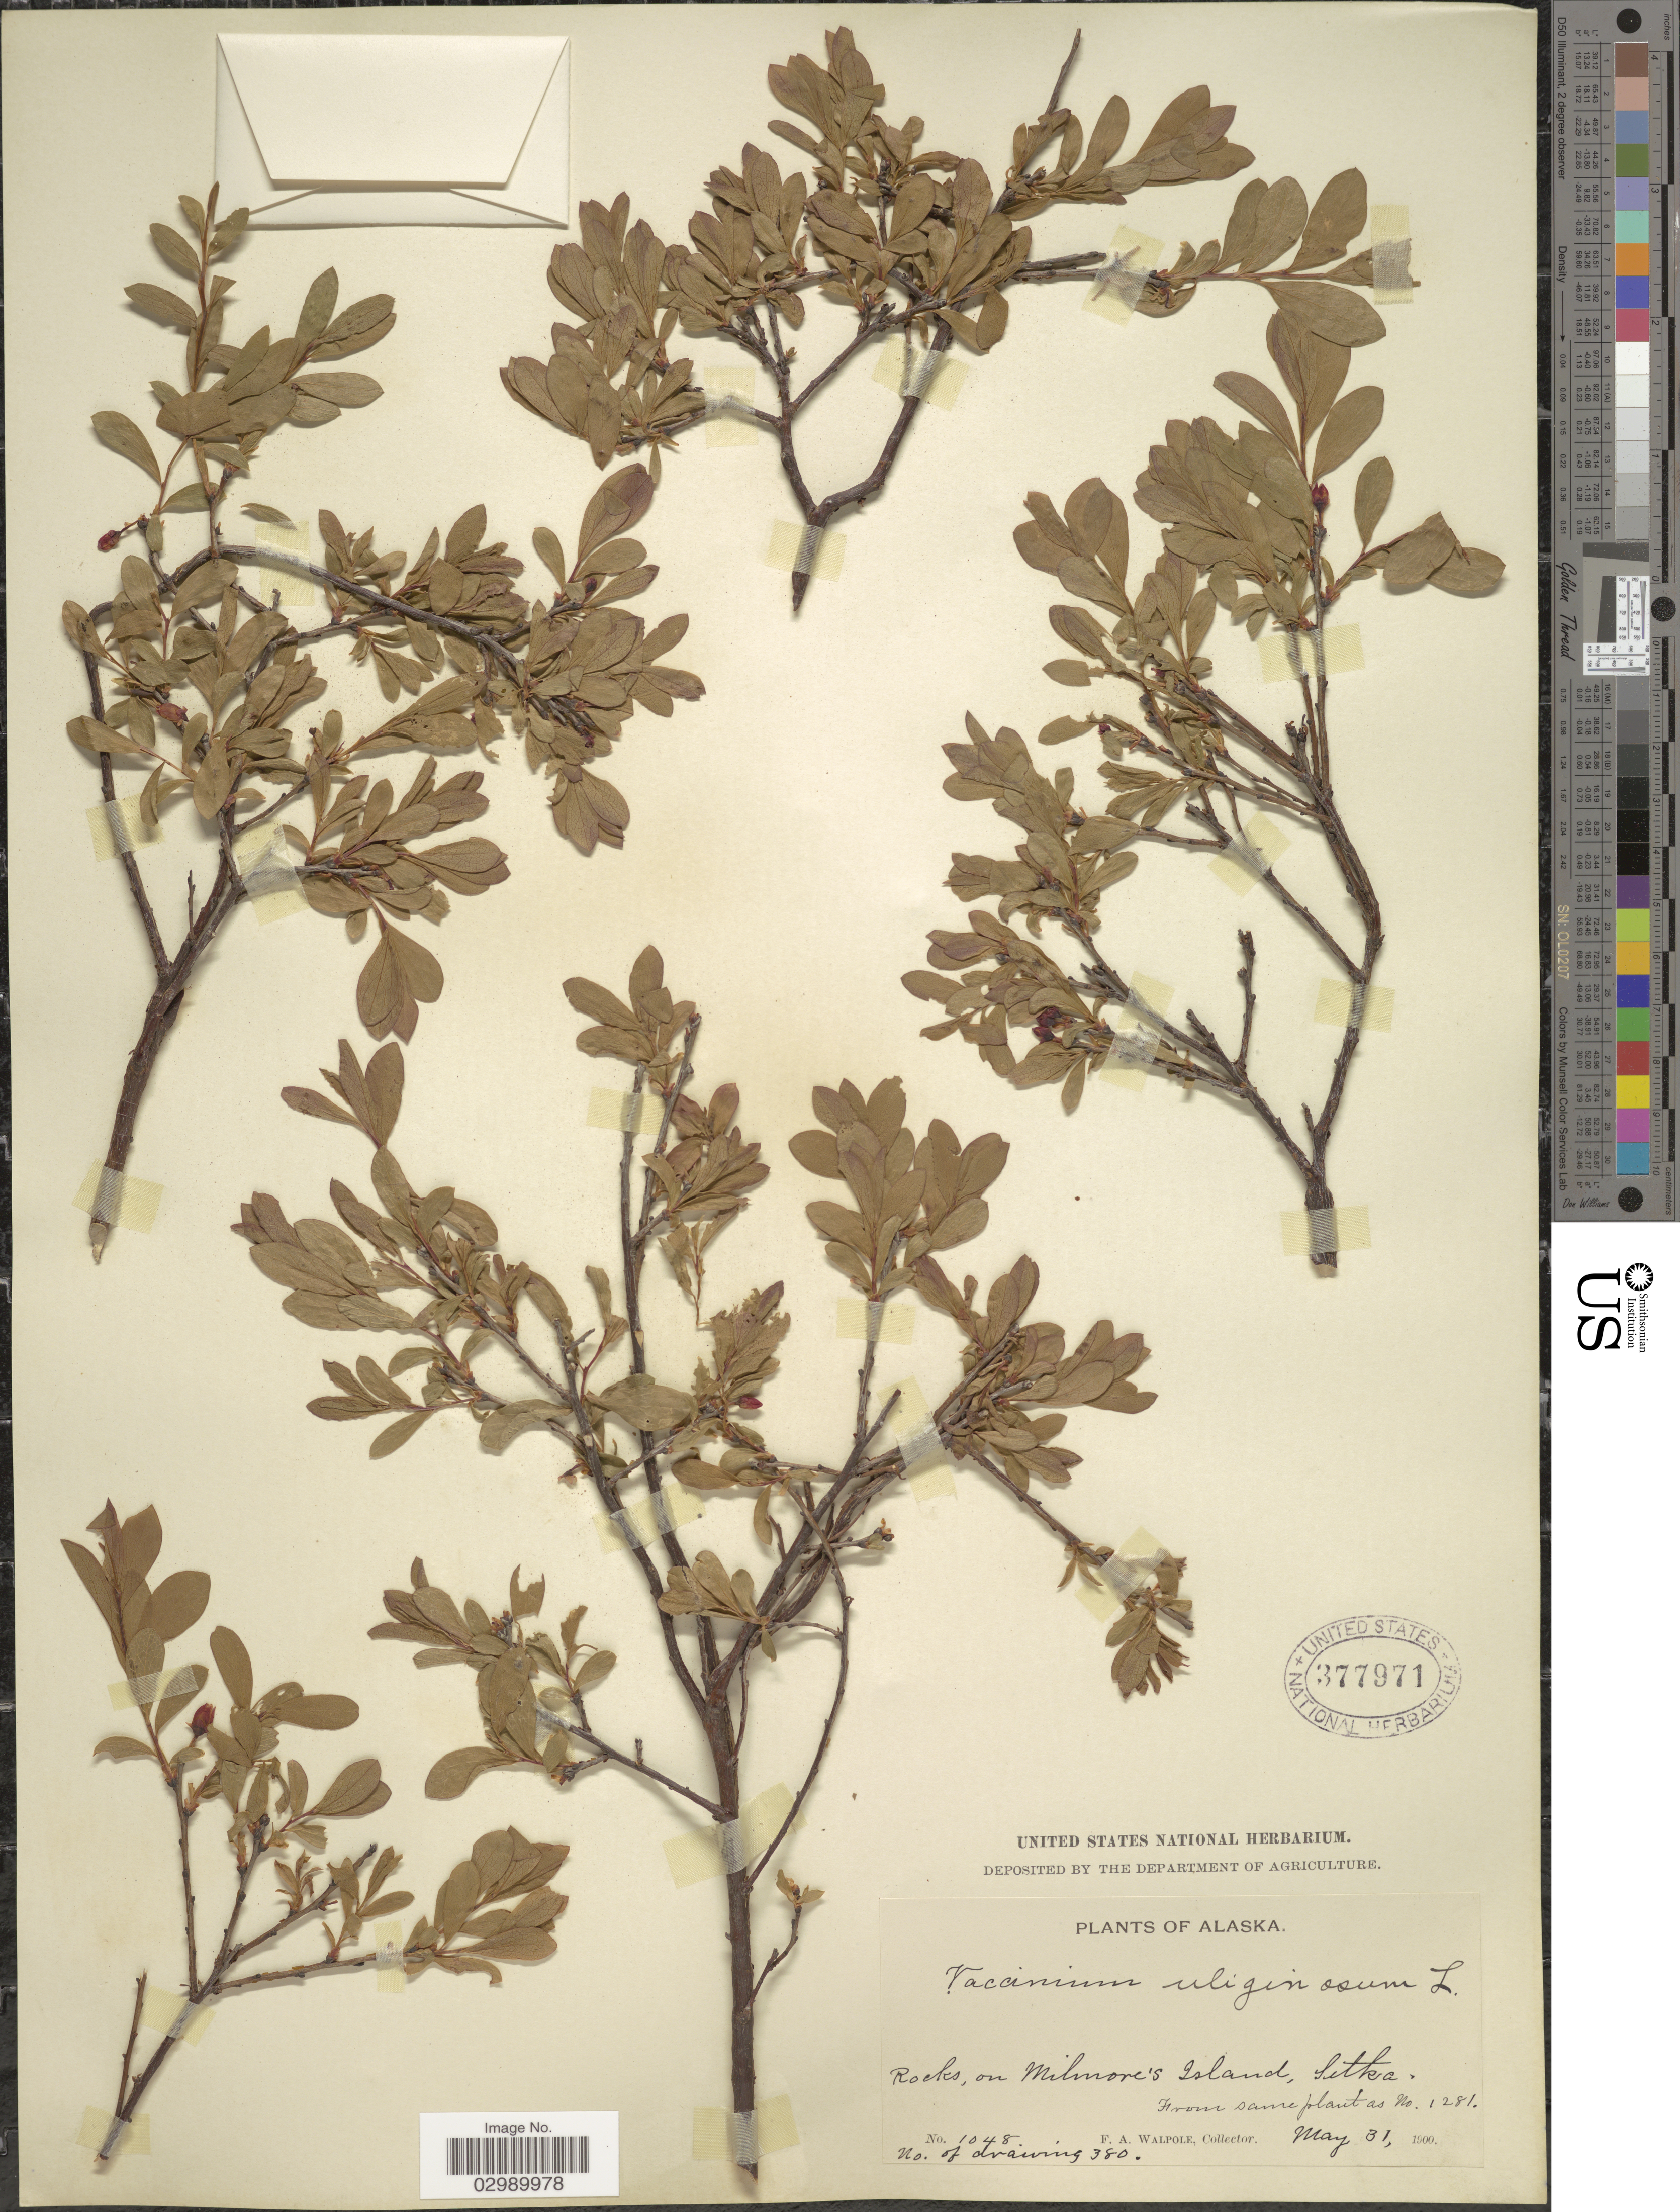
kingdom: Plantae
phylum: Tracheophyta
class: Magnoliopsida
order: Ericales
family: Ericaceae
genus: Vaccinium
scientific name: Vaccinium uliginosum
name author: L.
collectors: F. Walpole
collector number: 1048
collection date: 1900-05-31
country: United States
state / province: Alaska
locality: Rocks, on Milmor's Island, Sitka.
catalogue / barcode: US 377971